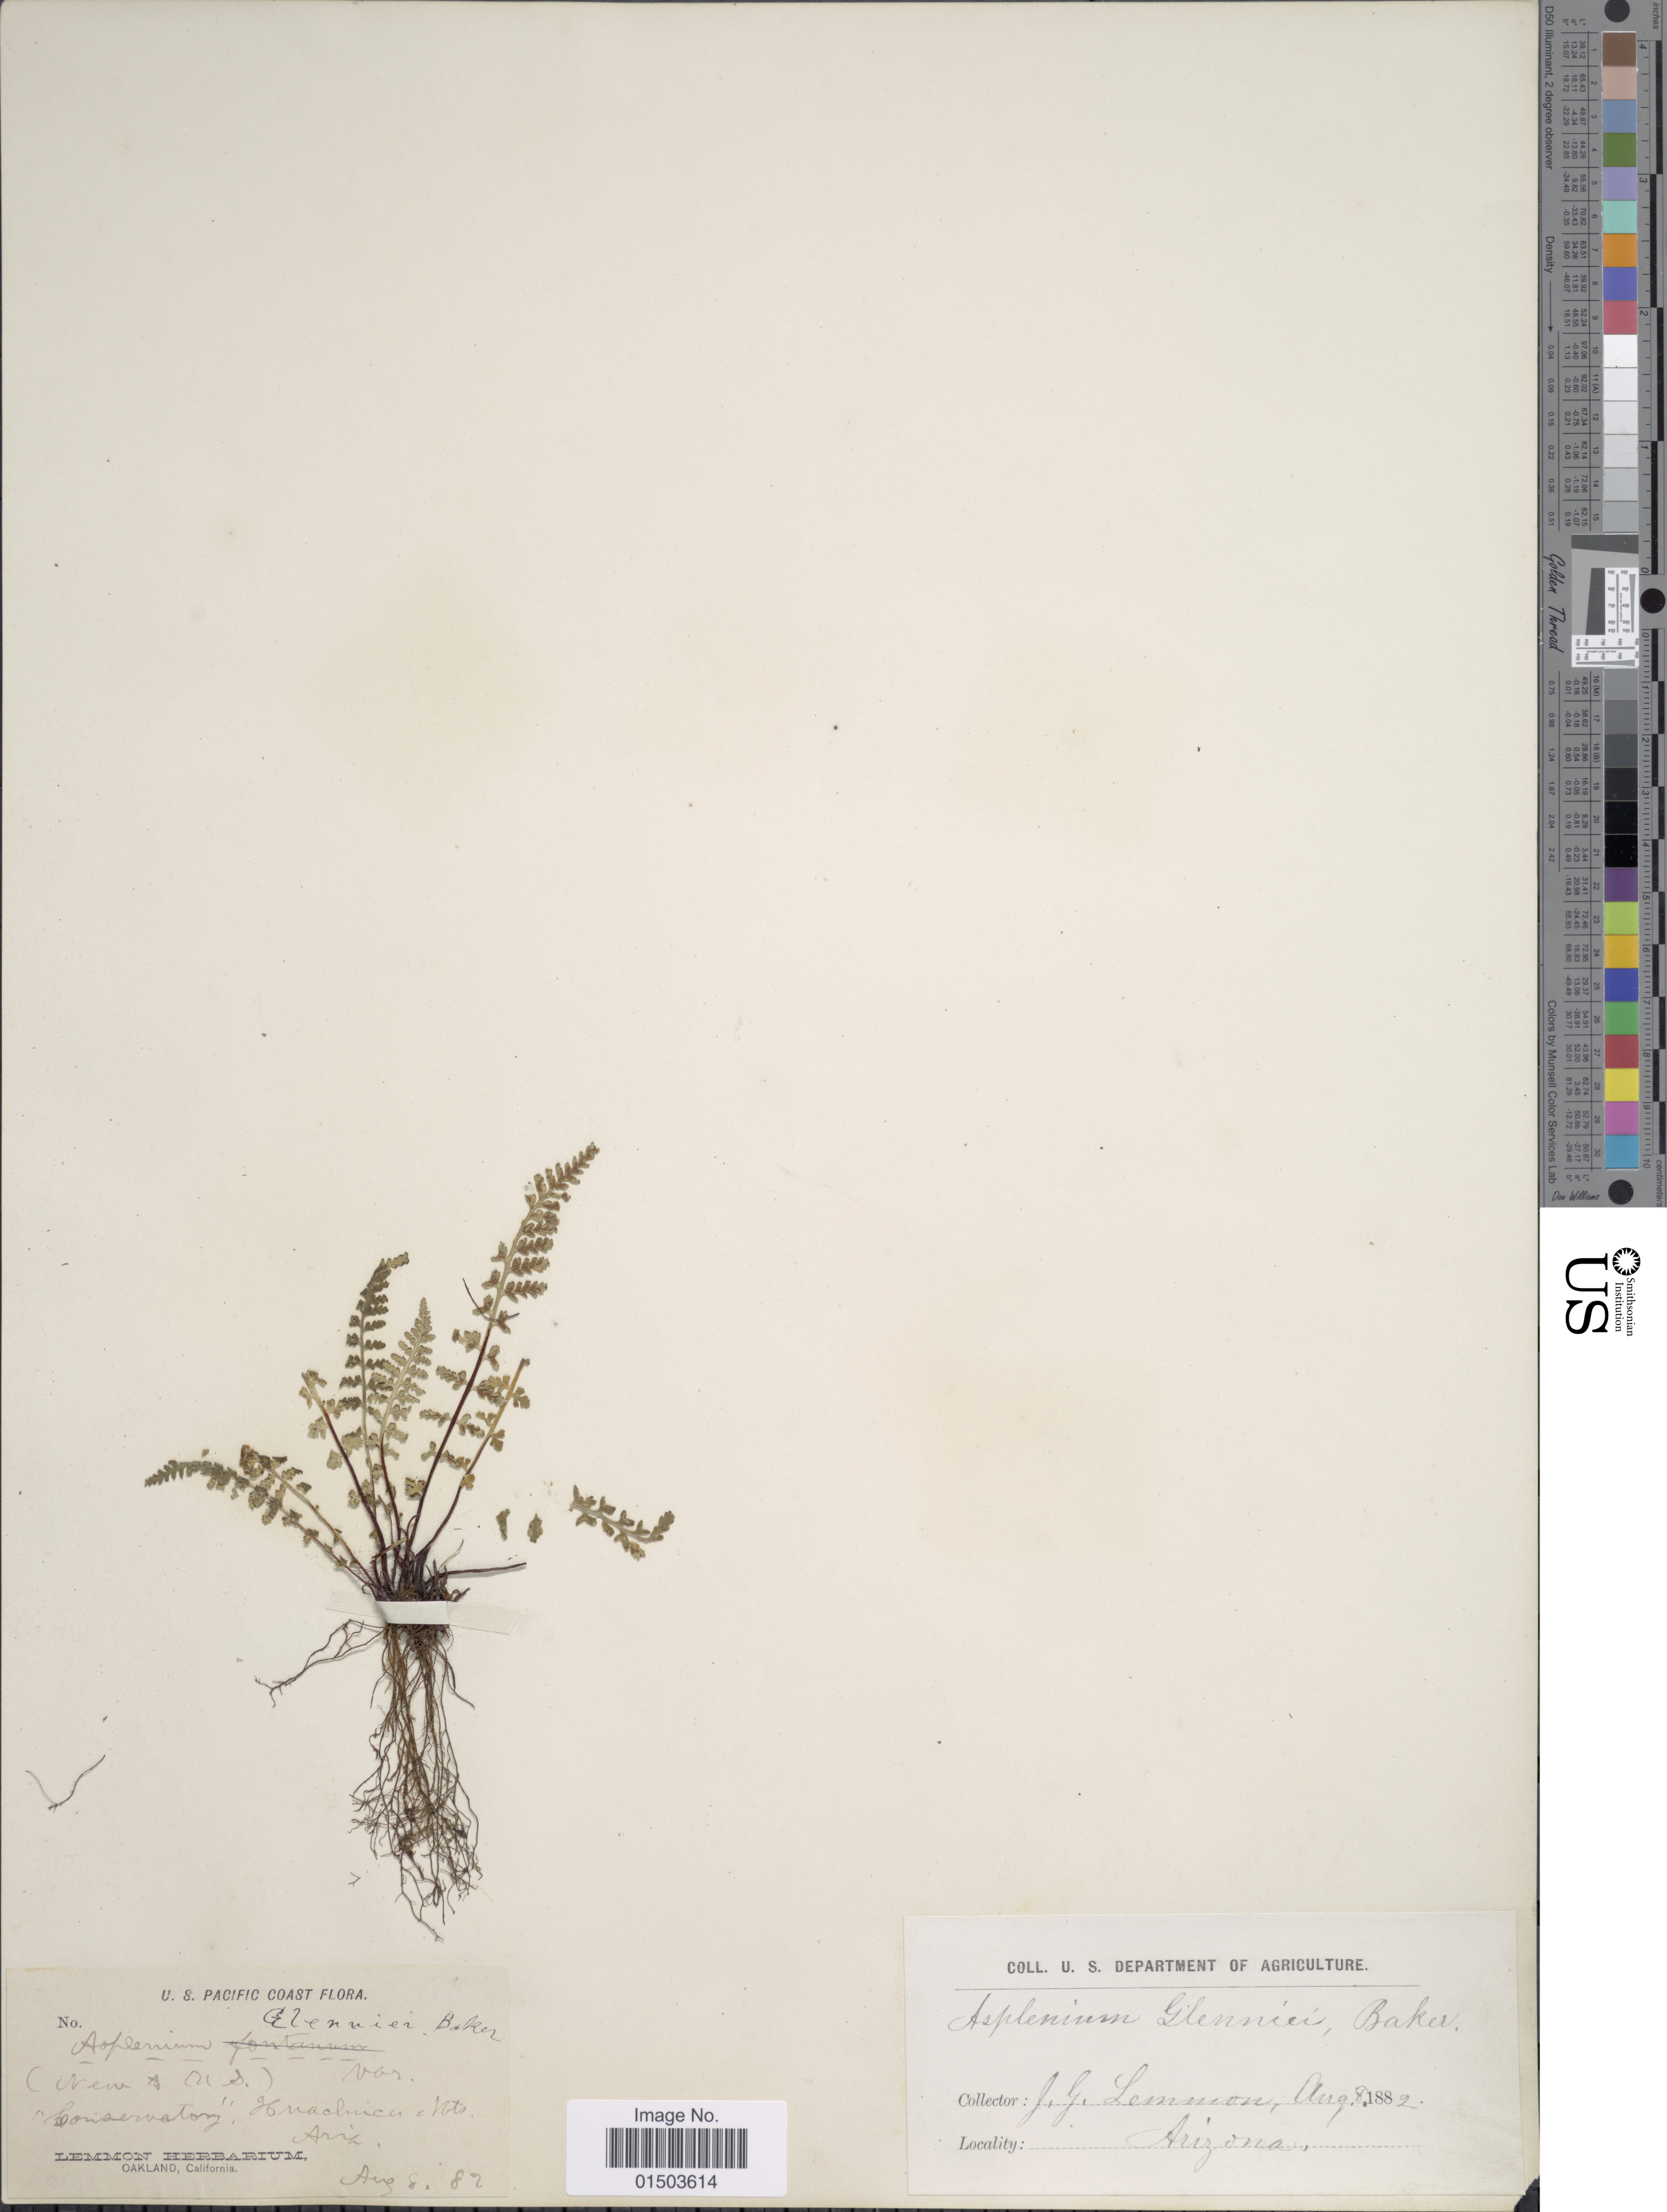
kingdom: Plantae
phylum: Tracheophyta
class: Polypodiopsida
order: Polypodiales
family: Aspleniaceae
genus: Asplenium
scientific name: Asplenium exiguum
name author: Bedd.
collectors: J. Lemmon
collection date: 1882-08-08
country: United States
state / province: Arizona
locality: Arizona. U.S. Pacific Coast. "Conservatory" Huachuca Mts. Ariz.